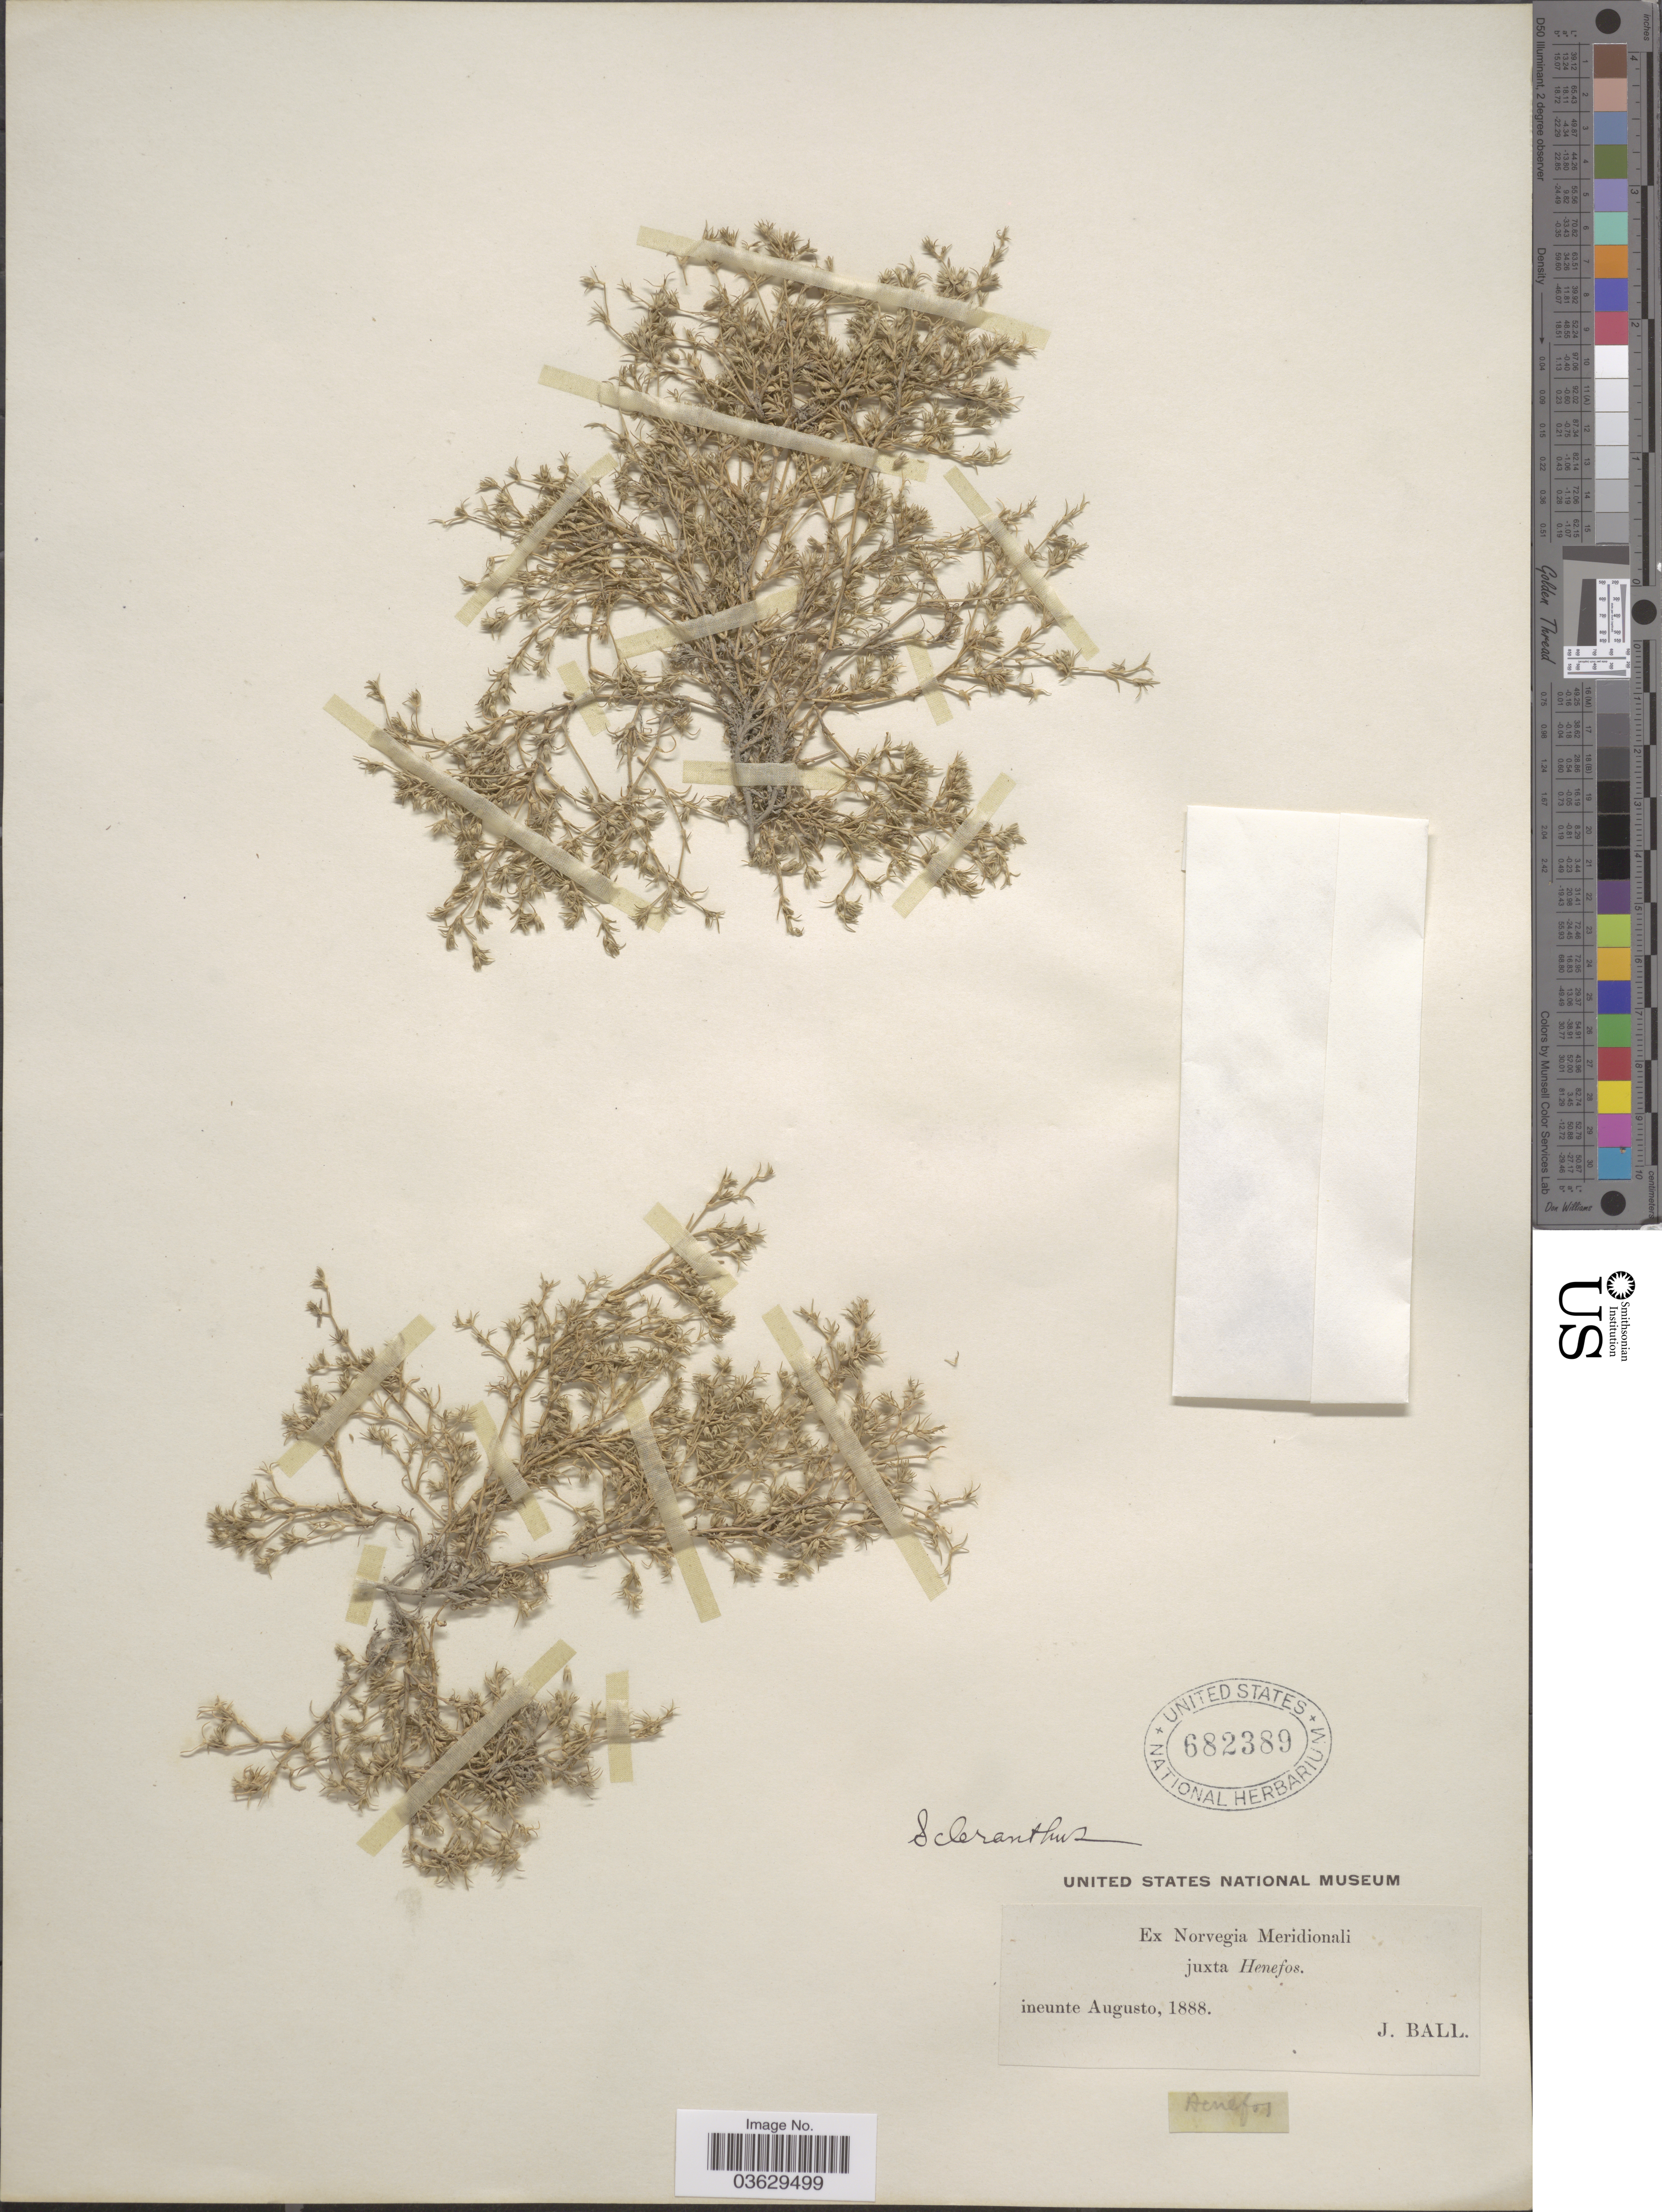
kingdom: Plantae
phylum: Tracheophyta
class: Magnoliopsida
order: Caryophyllales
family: Caryophyllaceae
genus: Scleranthus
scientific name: Scleranthus annuus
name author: L.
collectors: J. Ball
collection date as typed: ineunte Augusto, 1888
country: Norway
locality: Norvegia Meridionali juxta Henefos.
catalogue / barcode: US 682389